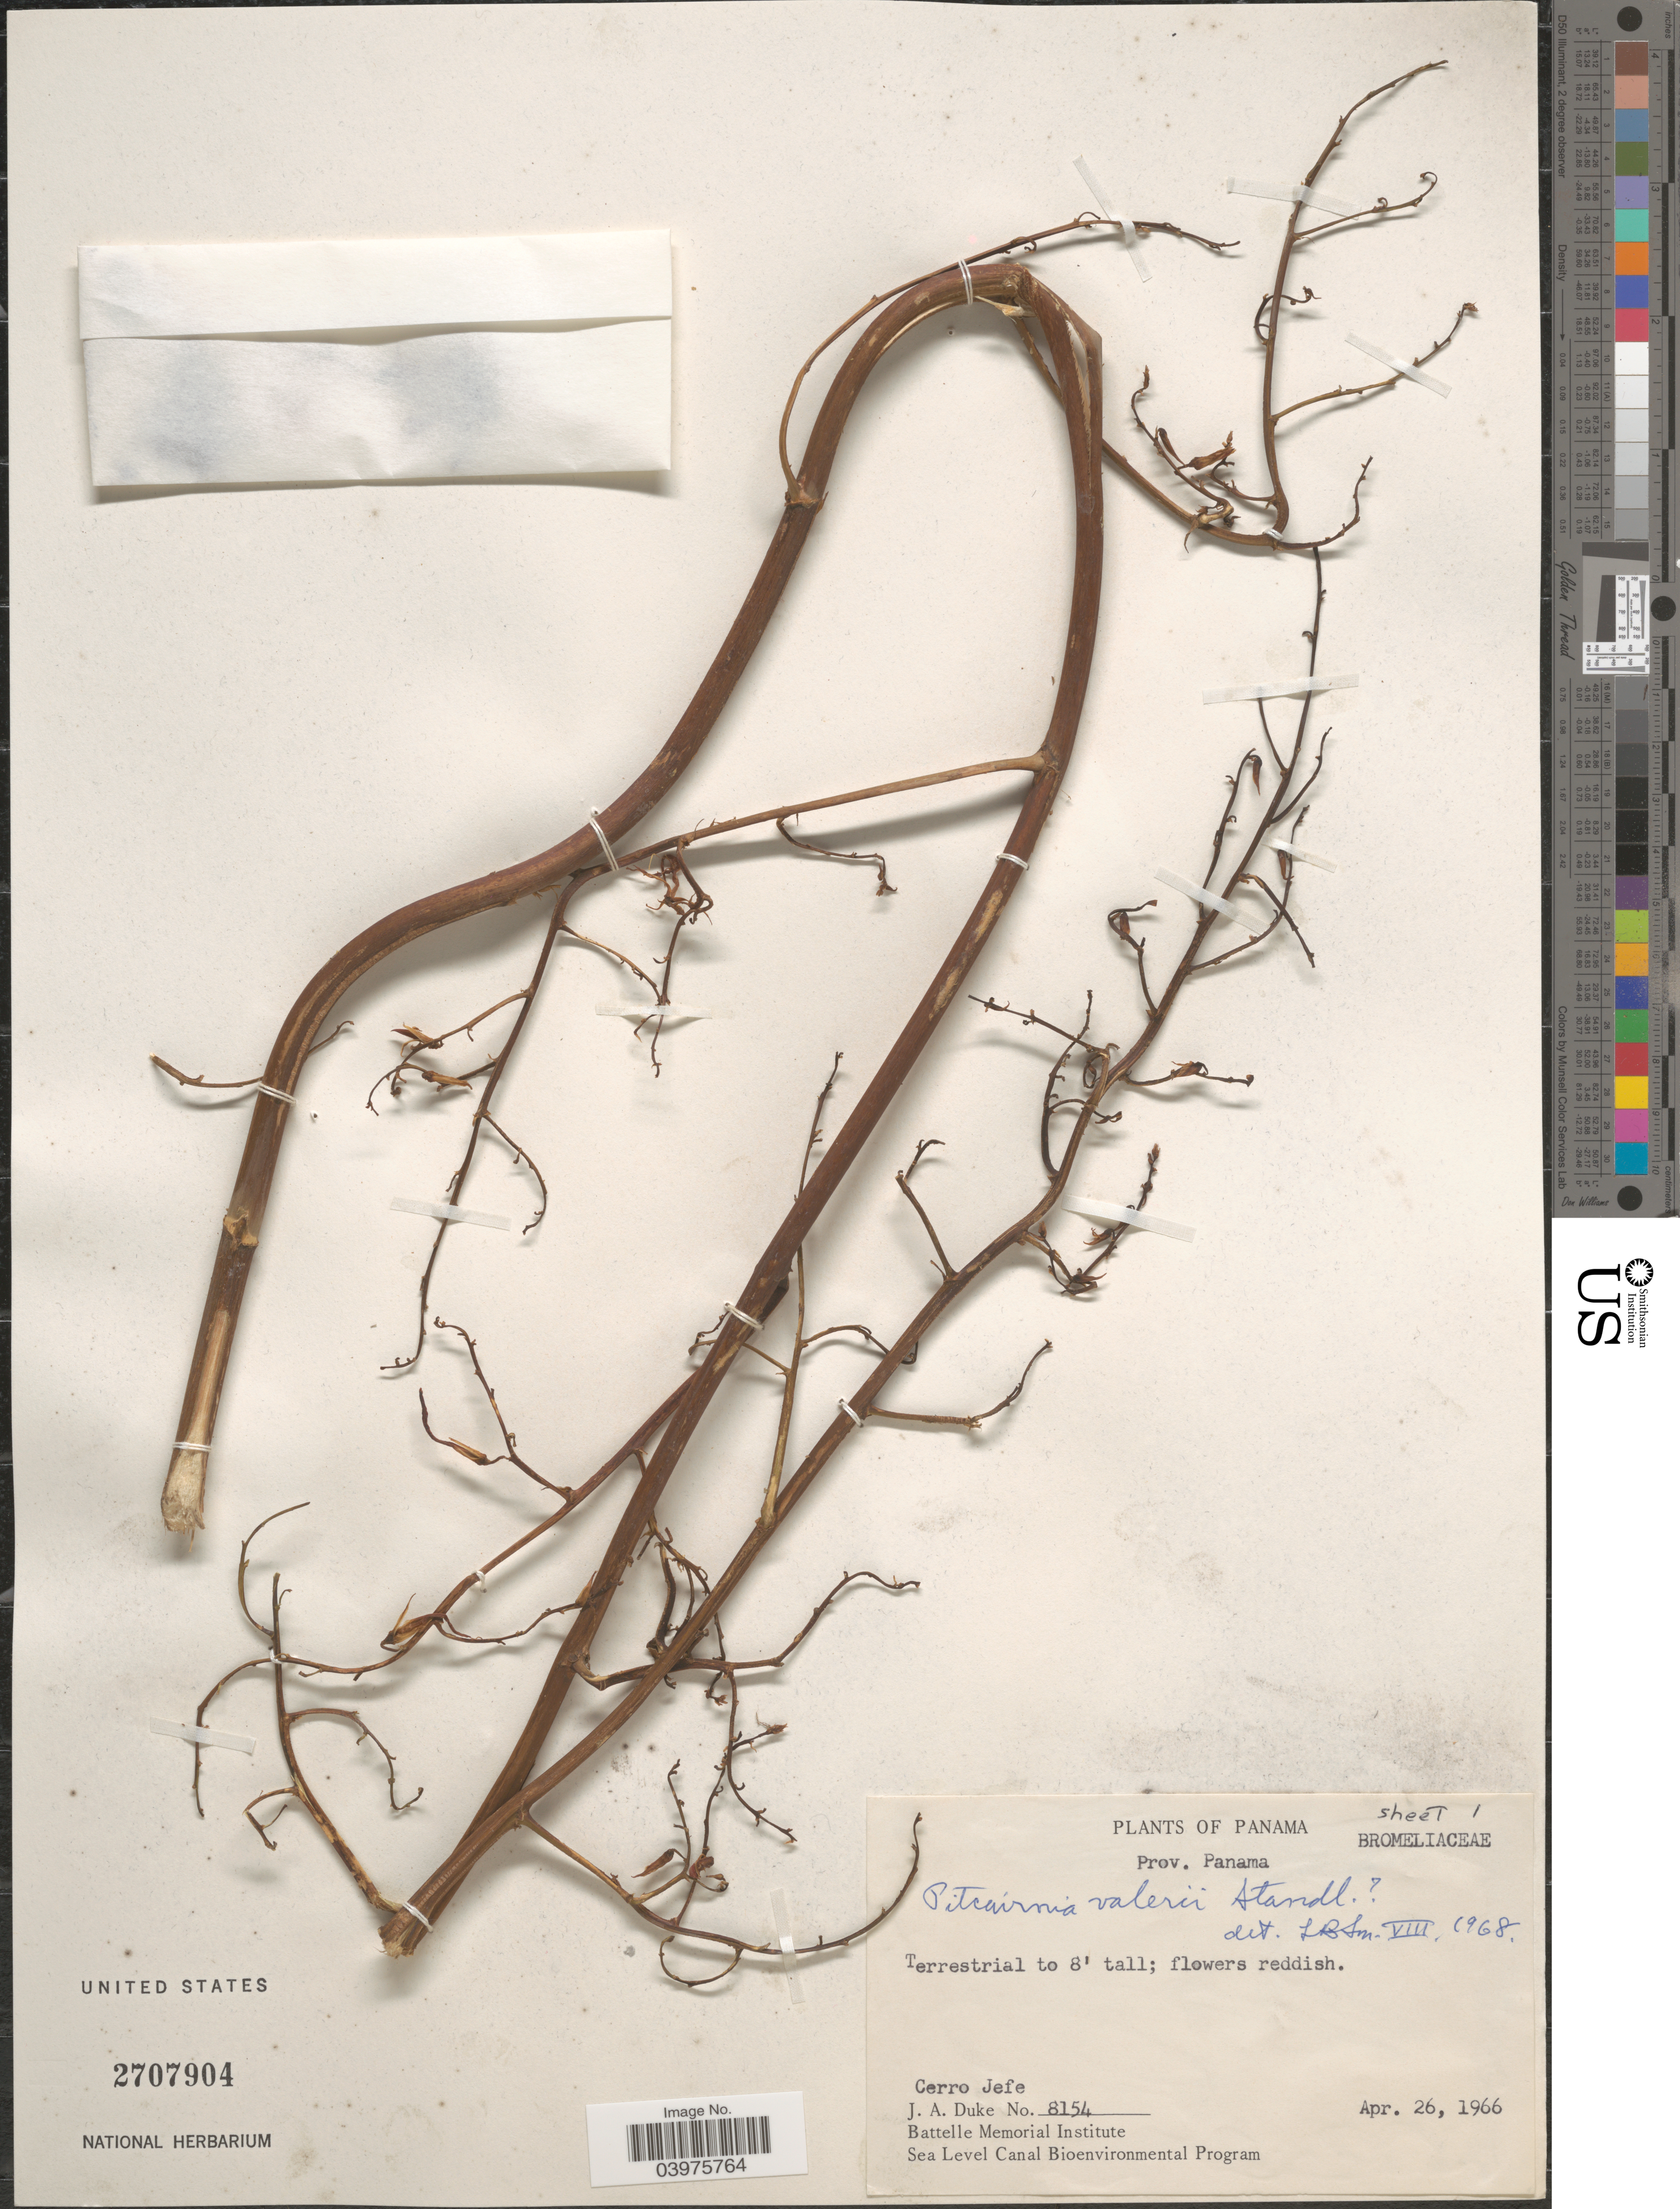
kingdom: Plantae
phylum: Tracheophyta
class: Liliopsida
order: Poales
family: Bromeliaceae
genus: Pitcairnia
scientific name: Pitcairnia valerii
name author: Standl.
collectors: J. A. Duke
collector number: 8154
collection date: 1966-04-26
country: Panama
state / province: Panamá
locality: Cerro Jefe.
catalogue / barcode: US 2707904